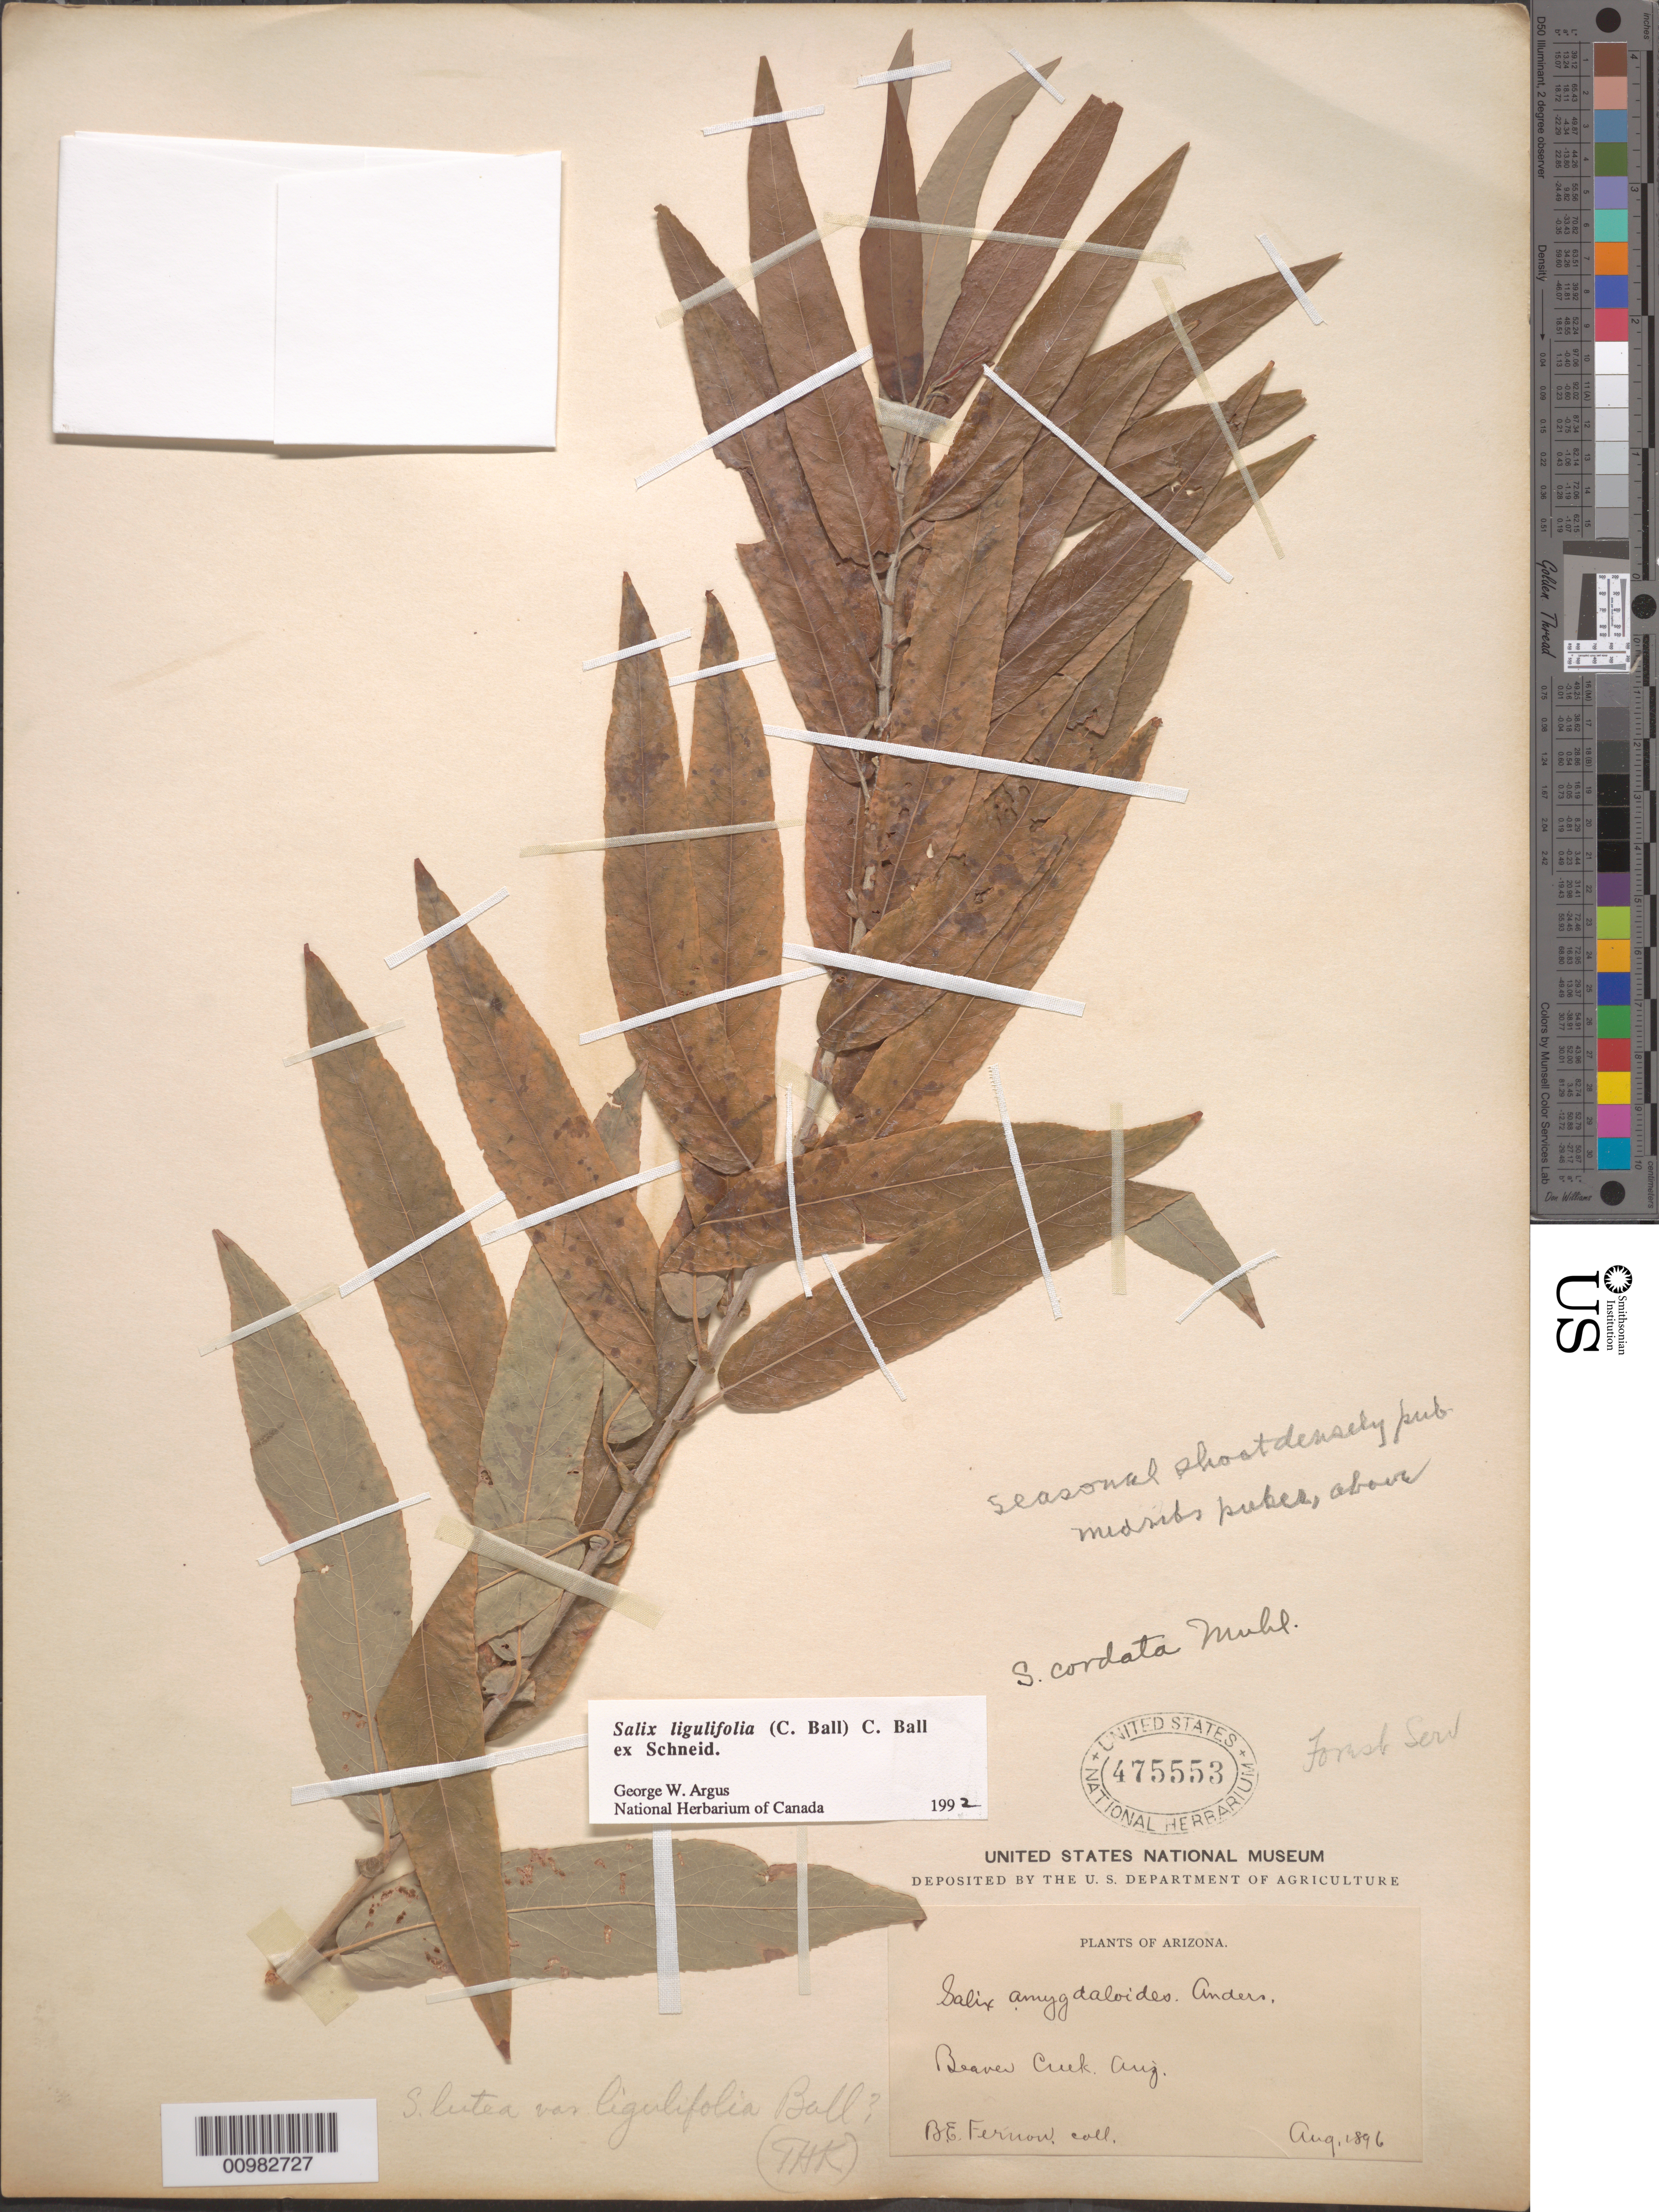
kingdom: Plantae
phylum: Tracheophyta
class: Magnoliopsida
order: Malpighiales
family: Salicaceae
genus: Salix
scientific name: Salix ligulifolia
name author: (C.R. Ball) C.R. Ball ex C.K. Schneid.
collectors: B. Fernow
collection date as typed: Aug 1896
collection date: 1896-08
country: United States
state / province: Arizona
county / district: Yavapai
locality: Beaver Creek.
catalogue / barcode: US 475553